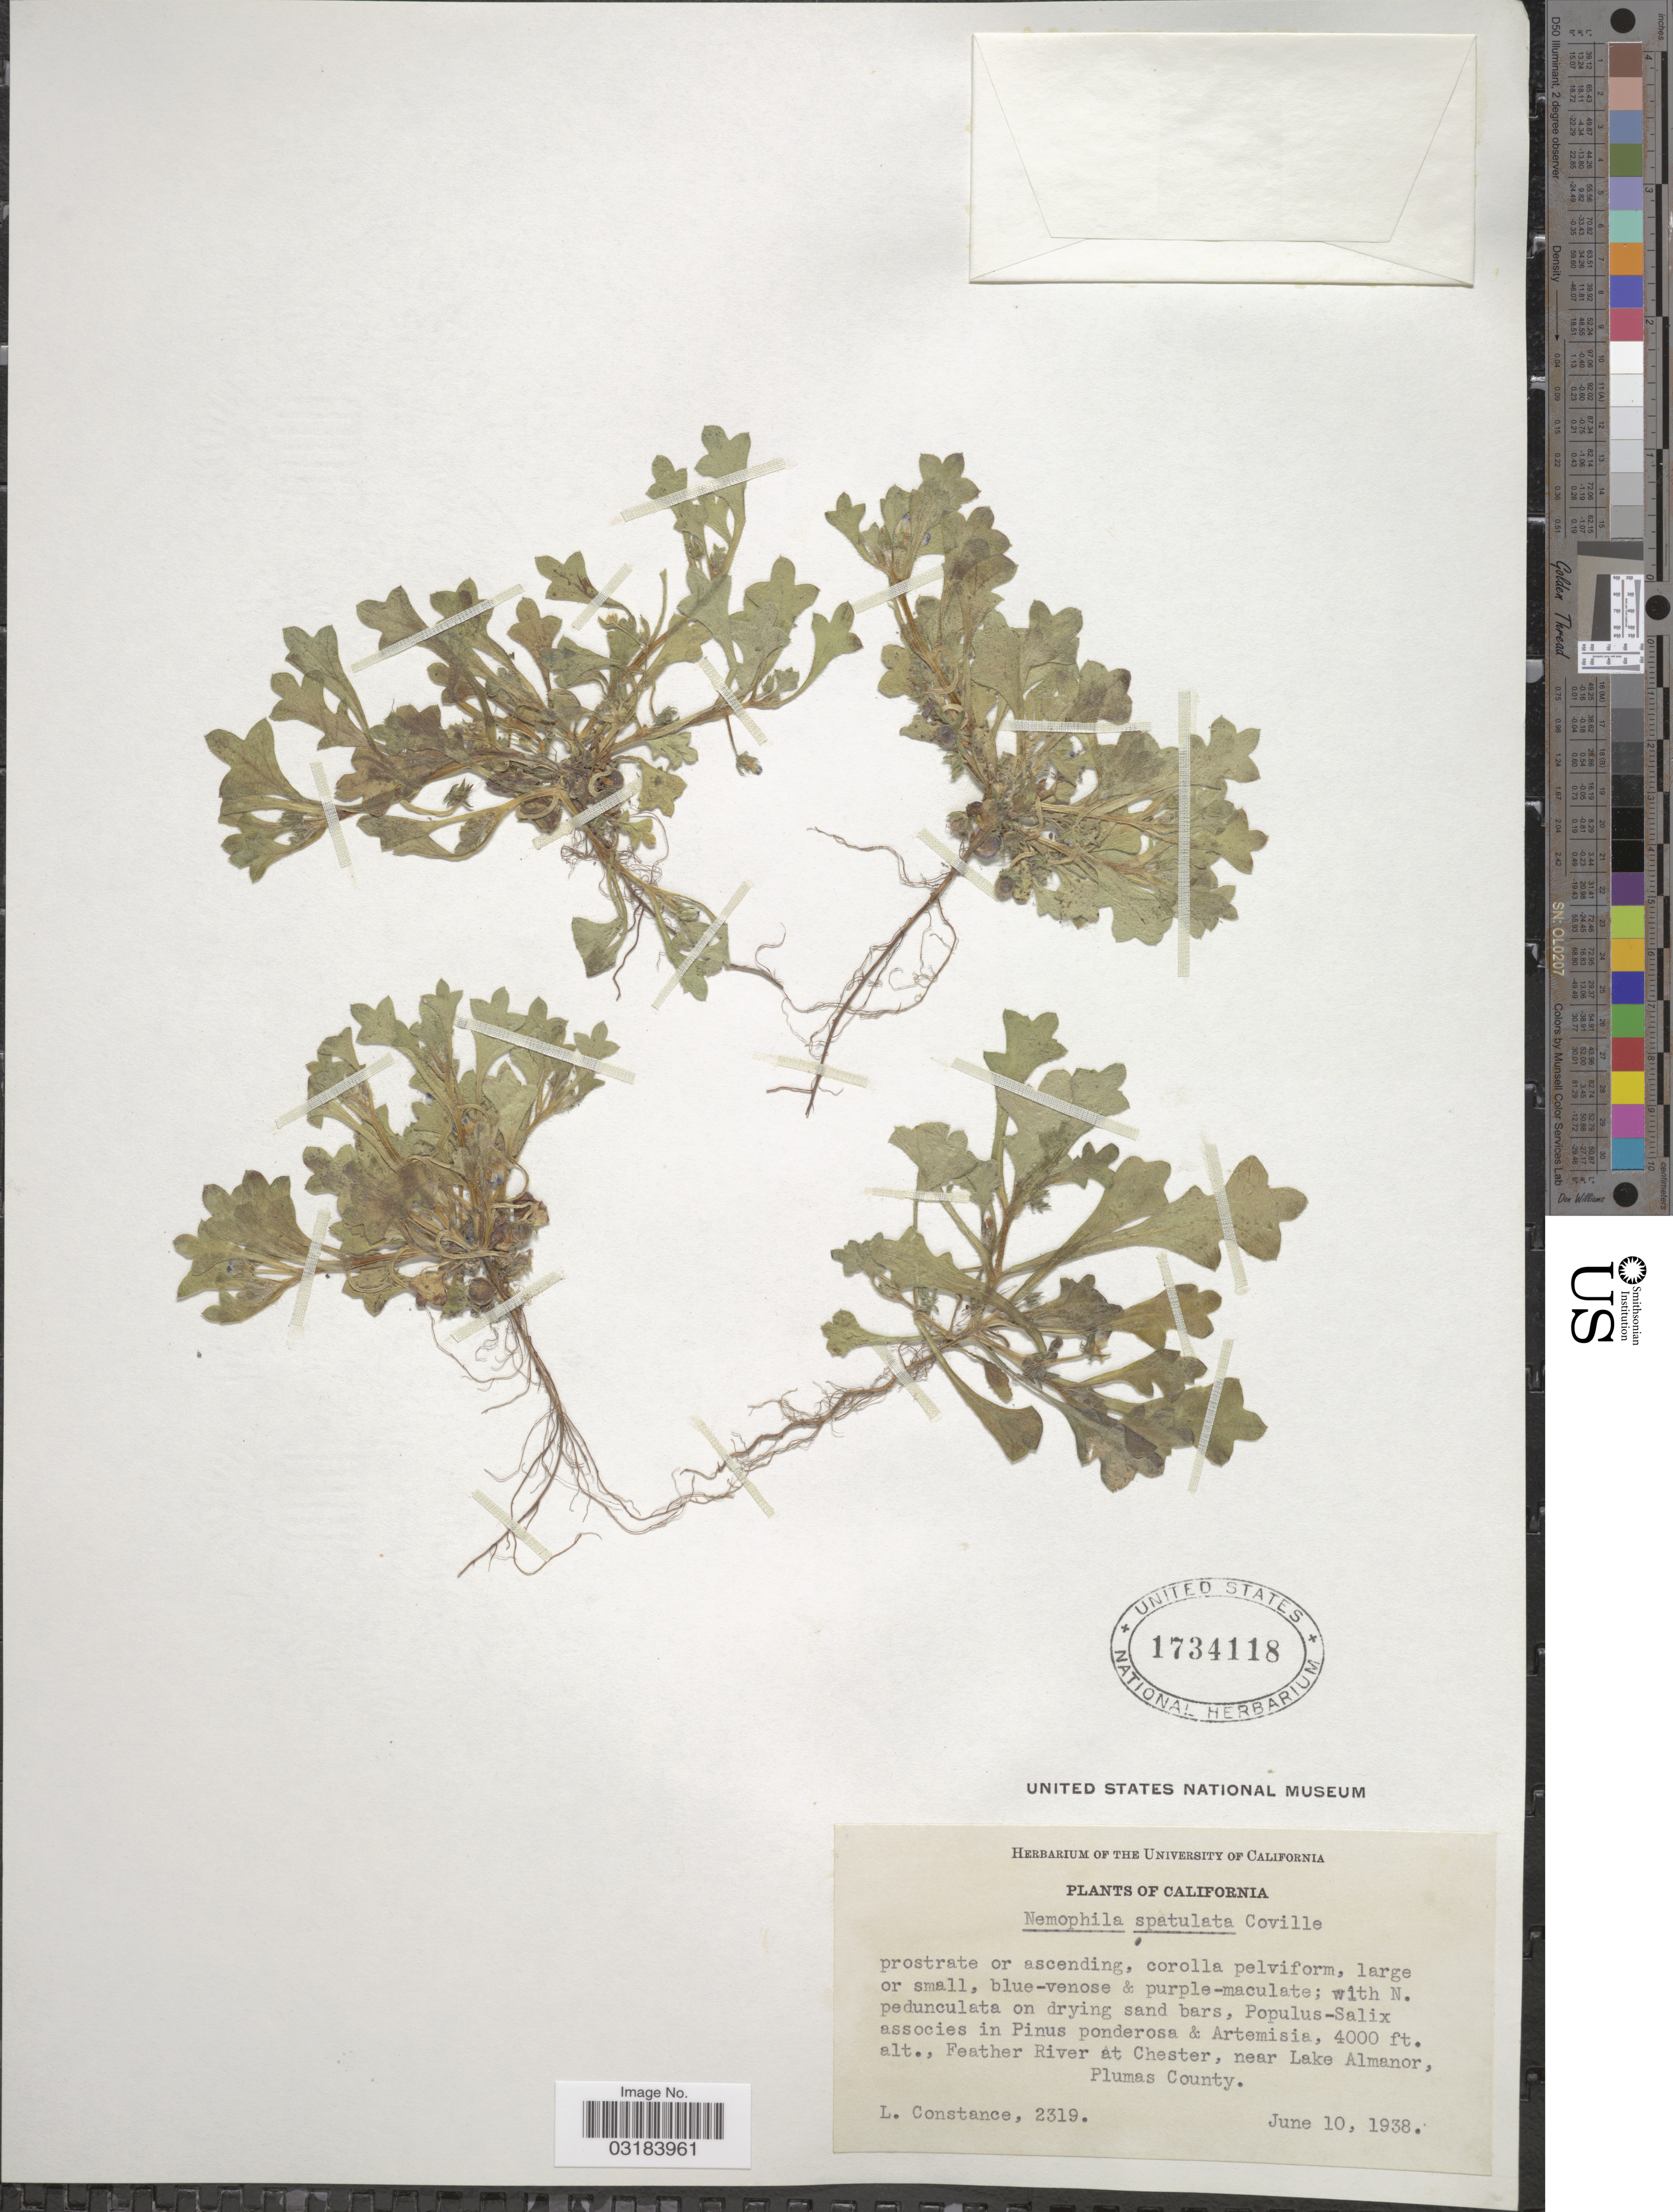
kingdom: Plantae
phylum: Tracheophyta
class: Magnoliopsida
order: Boraginales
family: Hydrophyllaceae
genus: Nemophila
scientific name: Nemophila spatulata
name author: Coville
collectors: L. Constance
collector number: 2319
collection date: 1938-06-10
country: United States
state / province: California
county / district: Plumas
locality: Feather River at Chester, near Lake Almanor, Plumas County.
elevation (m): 1219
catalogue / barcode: US 1734118